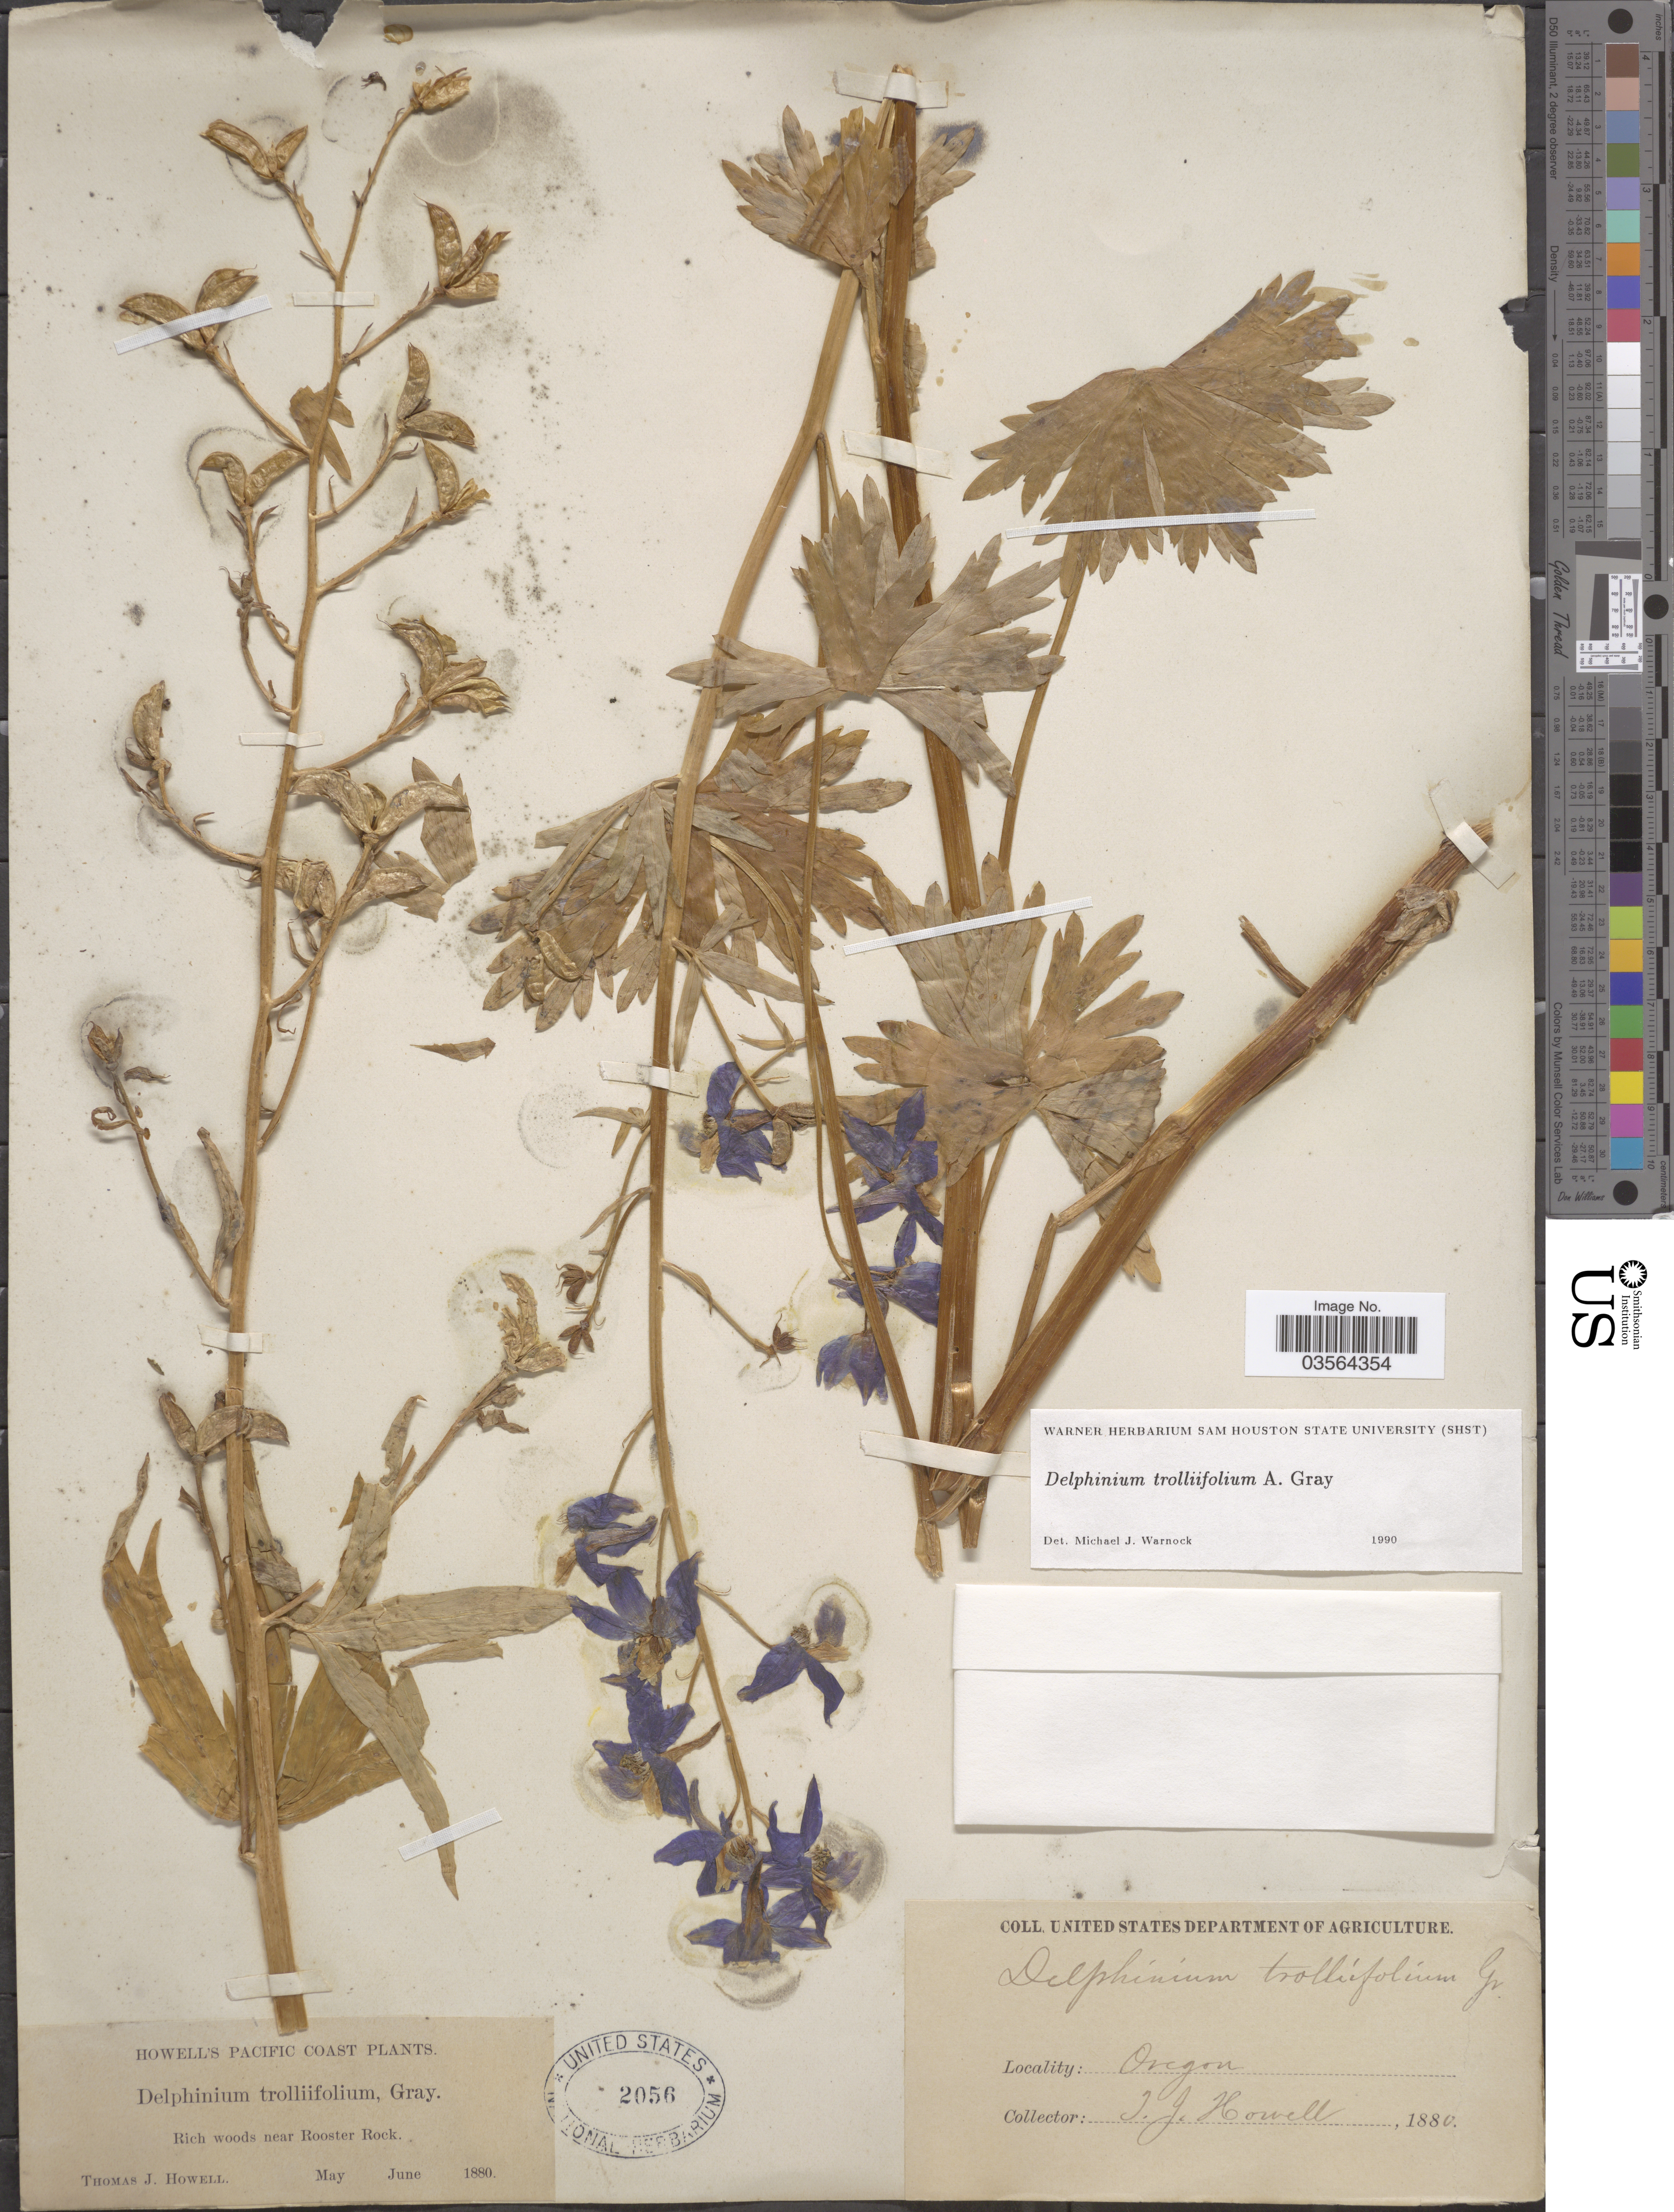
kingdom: Plantae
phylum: Tracheophyta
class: Magnoliopsida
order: Ranunculales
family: Ranunculaceae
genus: Delphinium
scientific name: Delphinium trolliifolium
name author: A. Gray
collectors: T. J. Howell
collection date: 1880-05/1880-06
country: United States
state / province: Oregon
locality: Pacific Coast. Near Rooster Rock.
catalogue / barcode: US 2056